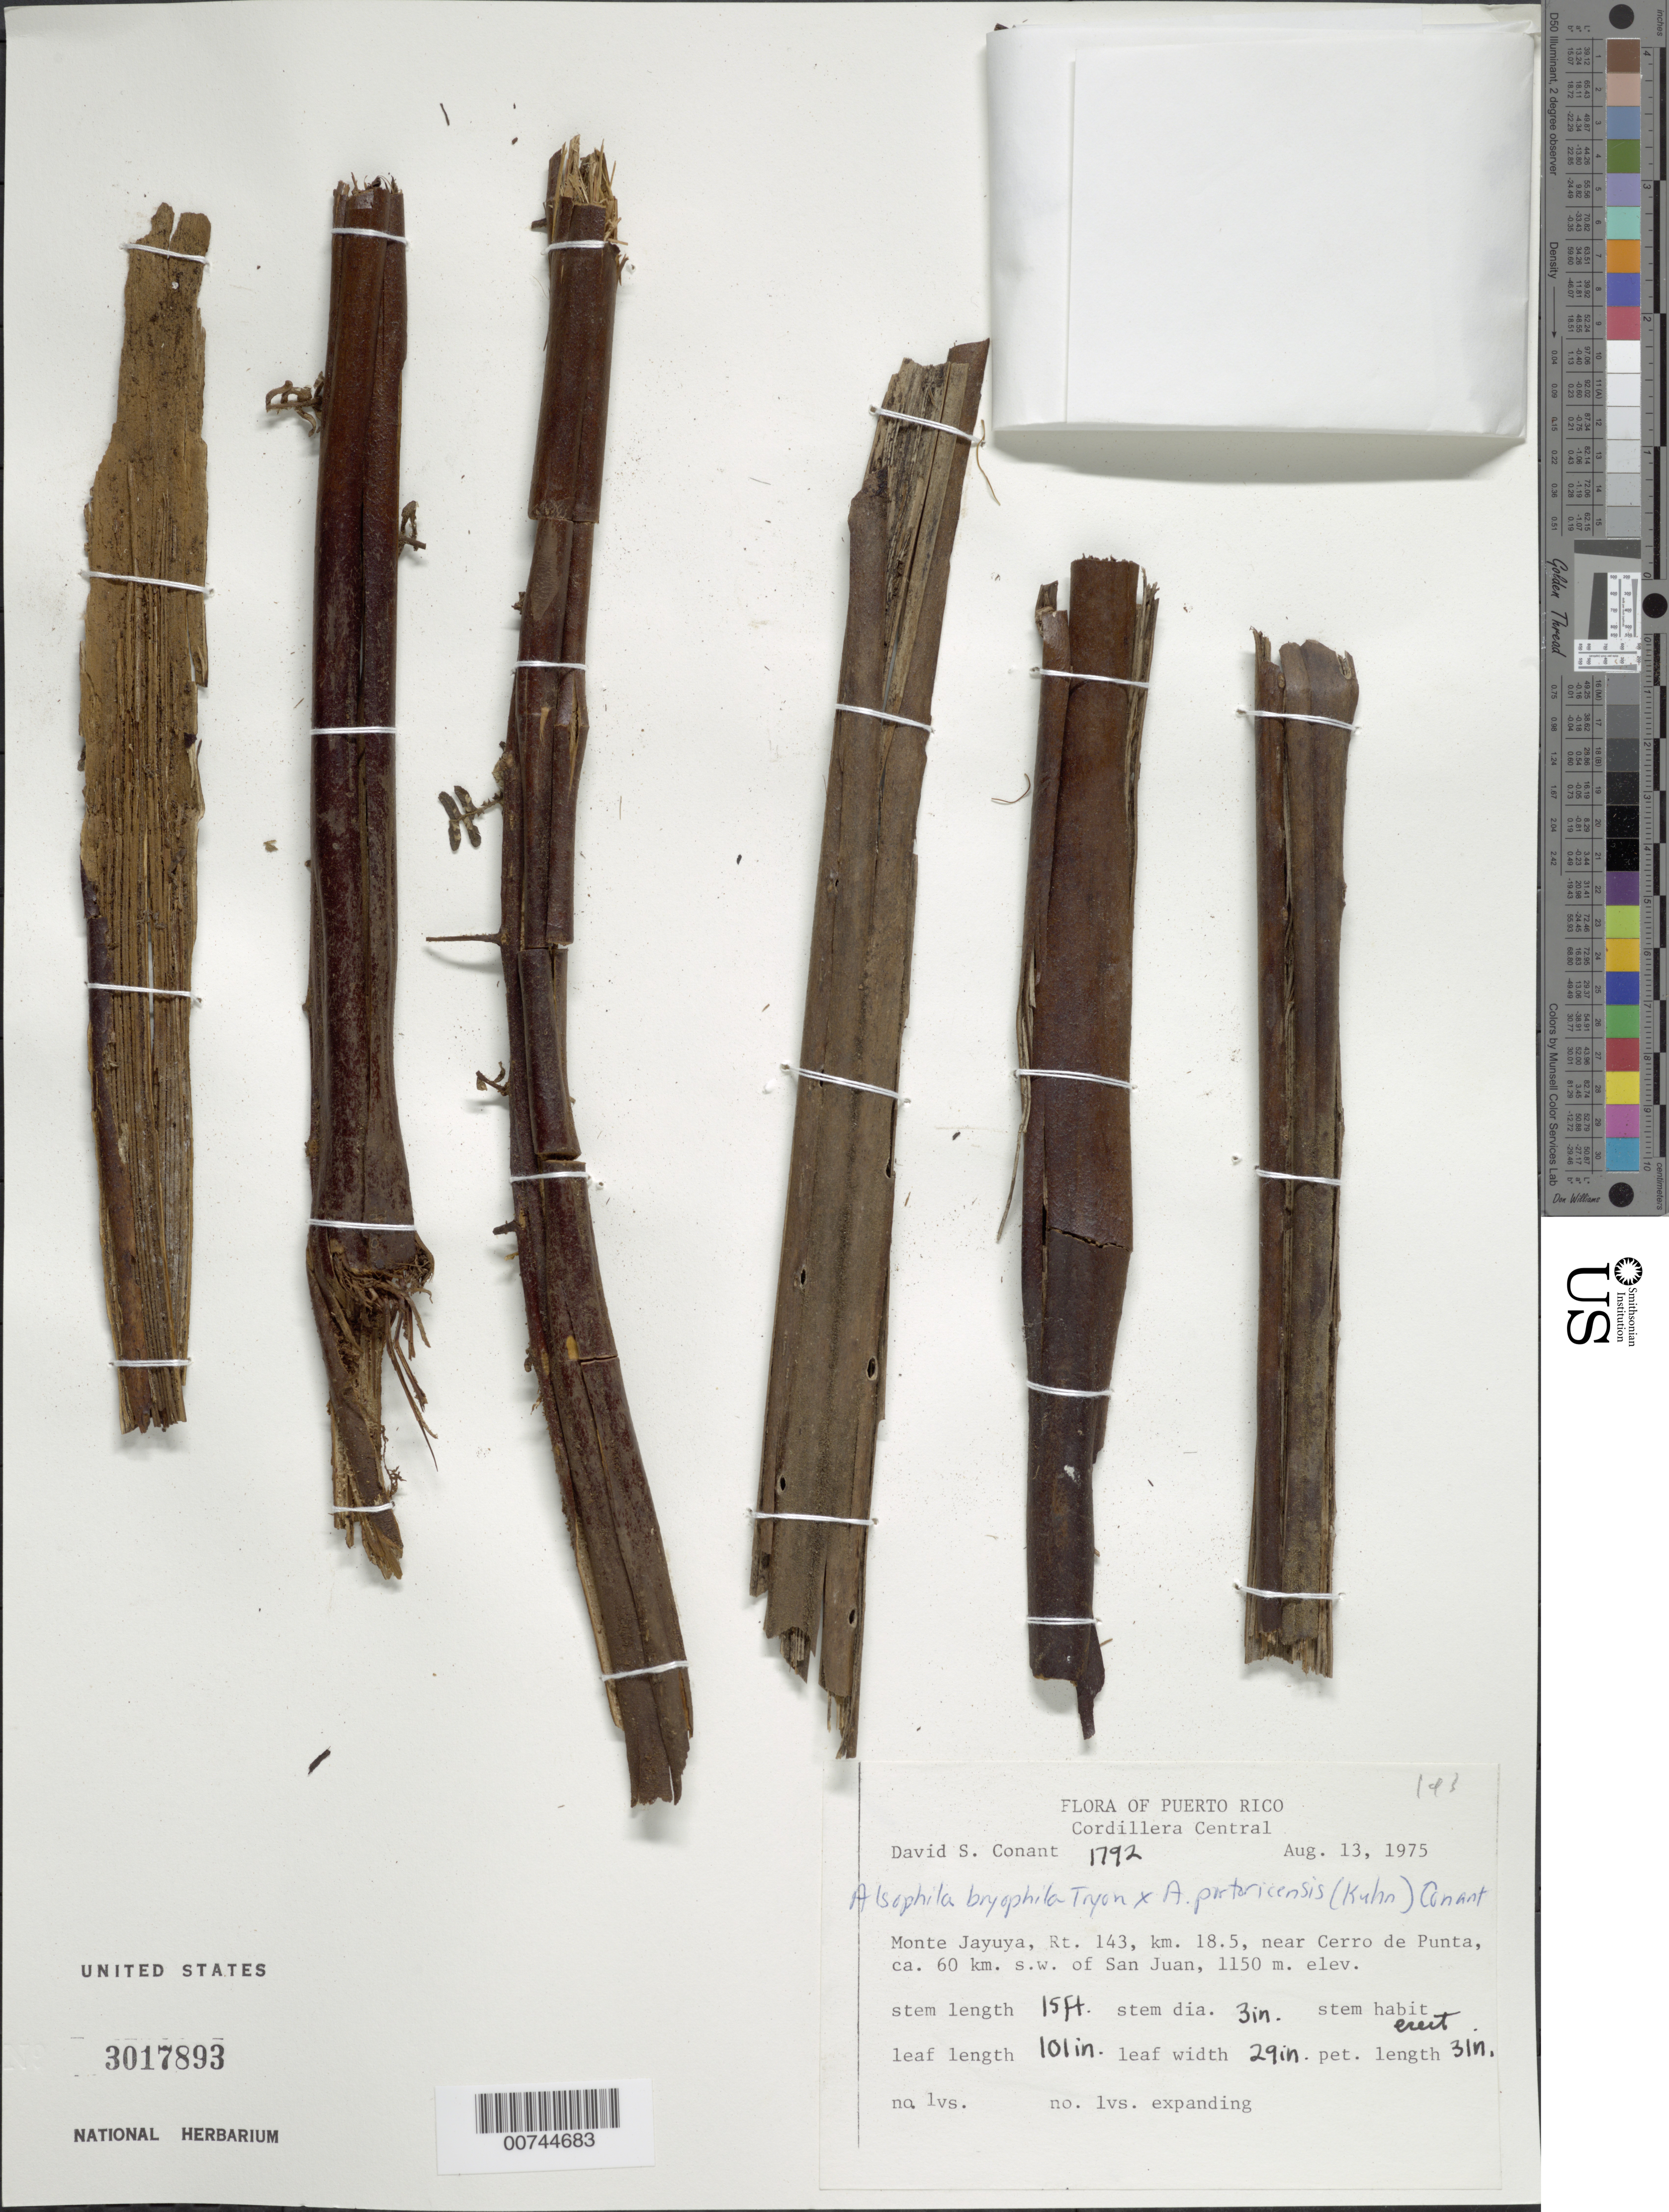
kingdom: Plantae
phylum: Tracheophyta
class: Polypodiopsida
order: Cyatheales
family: Cyatheaceae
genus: Alsophila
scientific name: Alsophila bryophila x A. portoricensis (Spreng. ex Kuhn) D.S. Conant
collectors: D. S. Conant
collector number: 1792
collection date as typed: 13 Aug 1975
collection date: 1975-08-13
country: Puerto Rico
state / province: Jayuya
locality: Cordillera Central. Monte Jayuya, Rt. 143, km 18.5, near Cerro de Punta, ca. 60 km SW of San Juan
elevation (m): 1150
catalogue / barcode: US 3017893